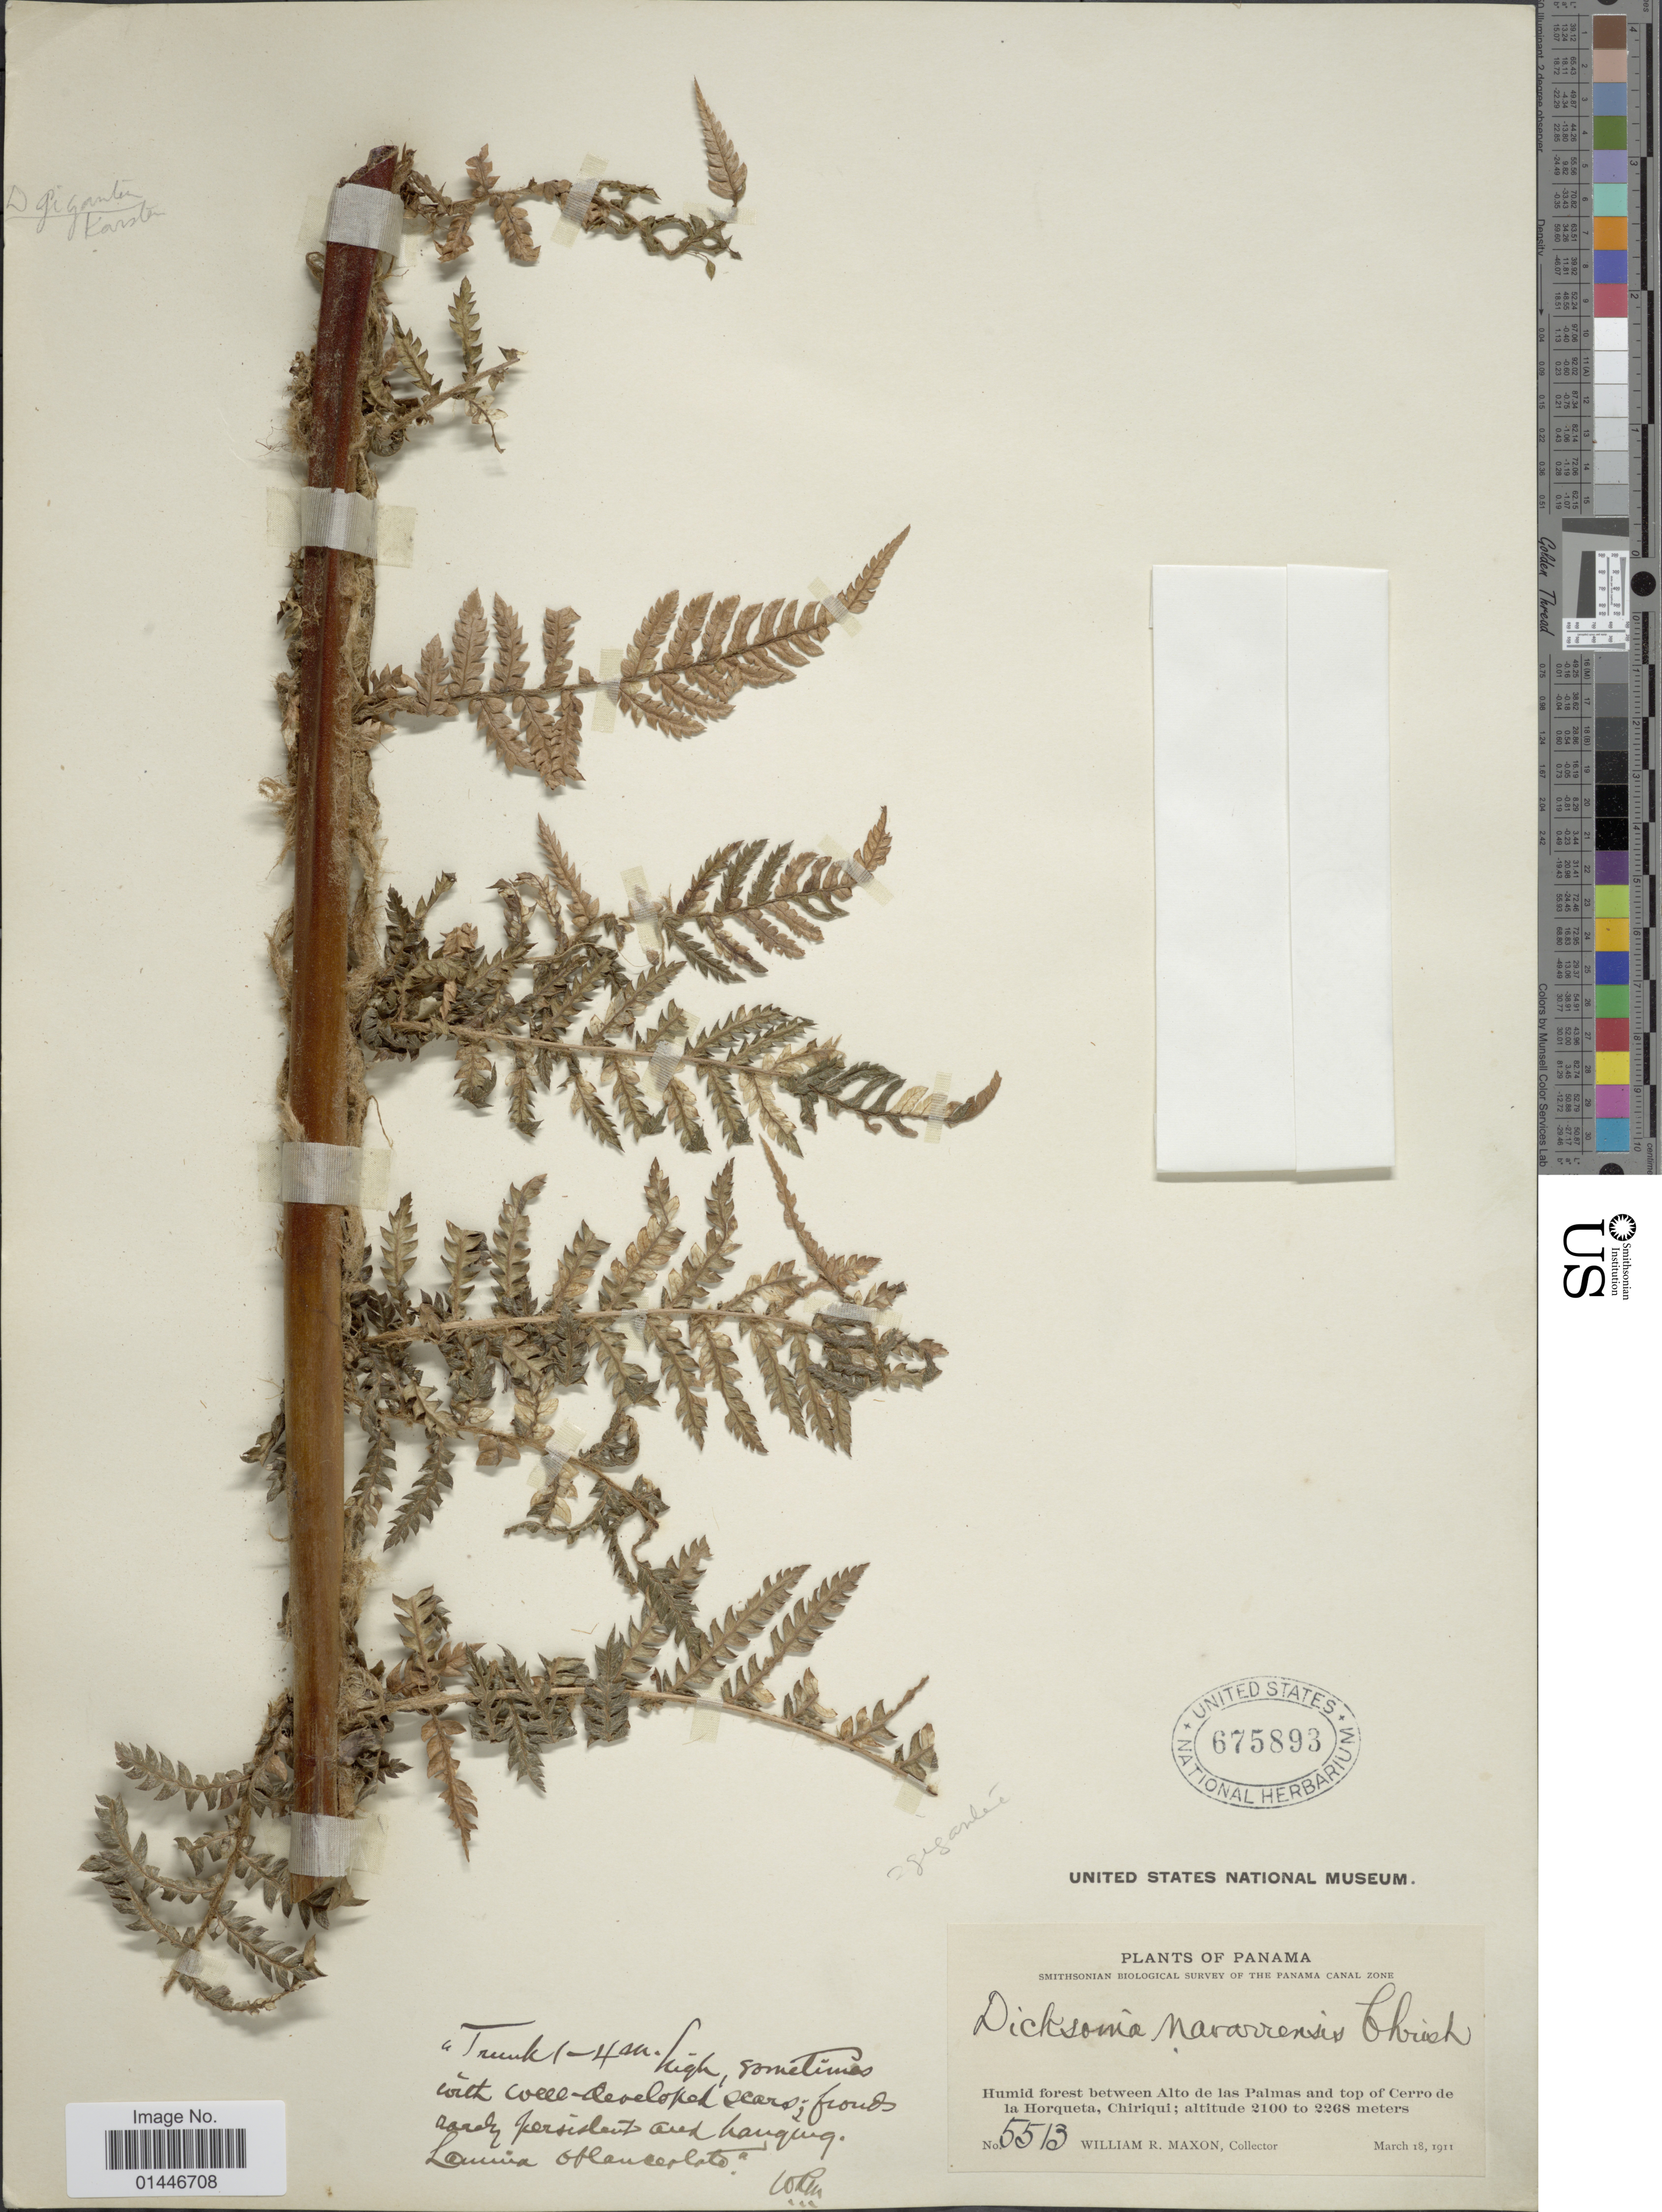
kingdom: Plantae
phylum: Tracheophyta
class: Polypodiopsida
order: Cyatheales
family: Dicksoniaceae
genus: Dicksonia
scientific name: Dicksonia karsteniana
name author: Klotzsch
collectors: W. R. Maxon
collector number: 5513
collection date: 1911-03-18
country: Panama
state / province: Chiriqui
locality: Between Alto de las Palmas and top of Cerro de la Horqueta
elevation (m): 2100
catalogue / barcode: US 675893